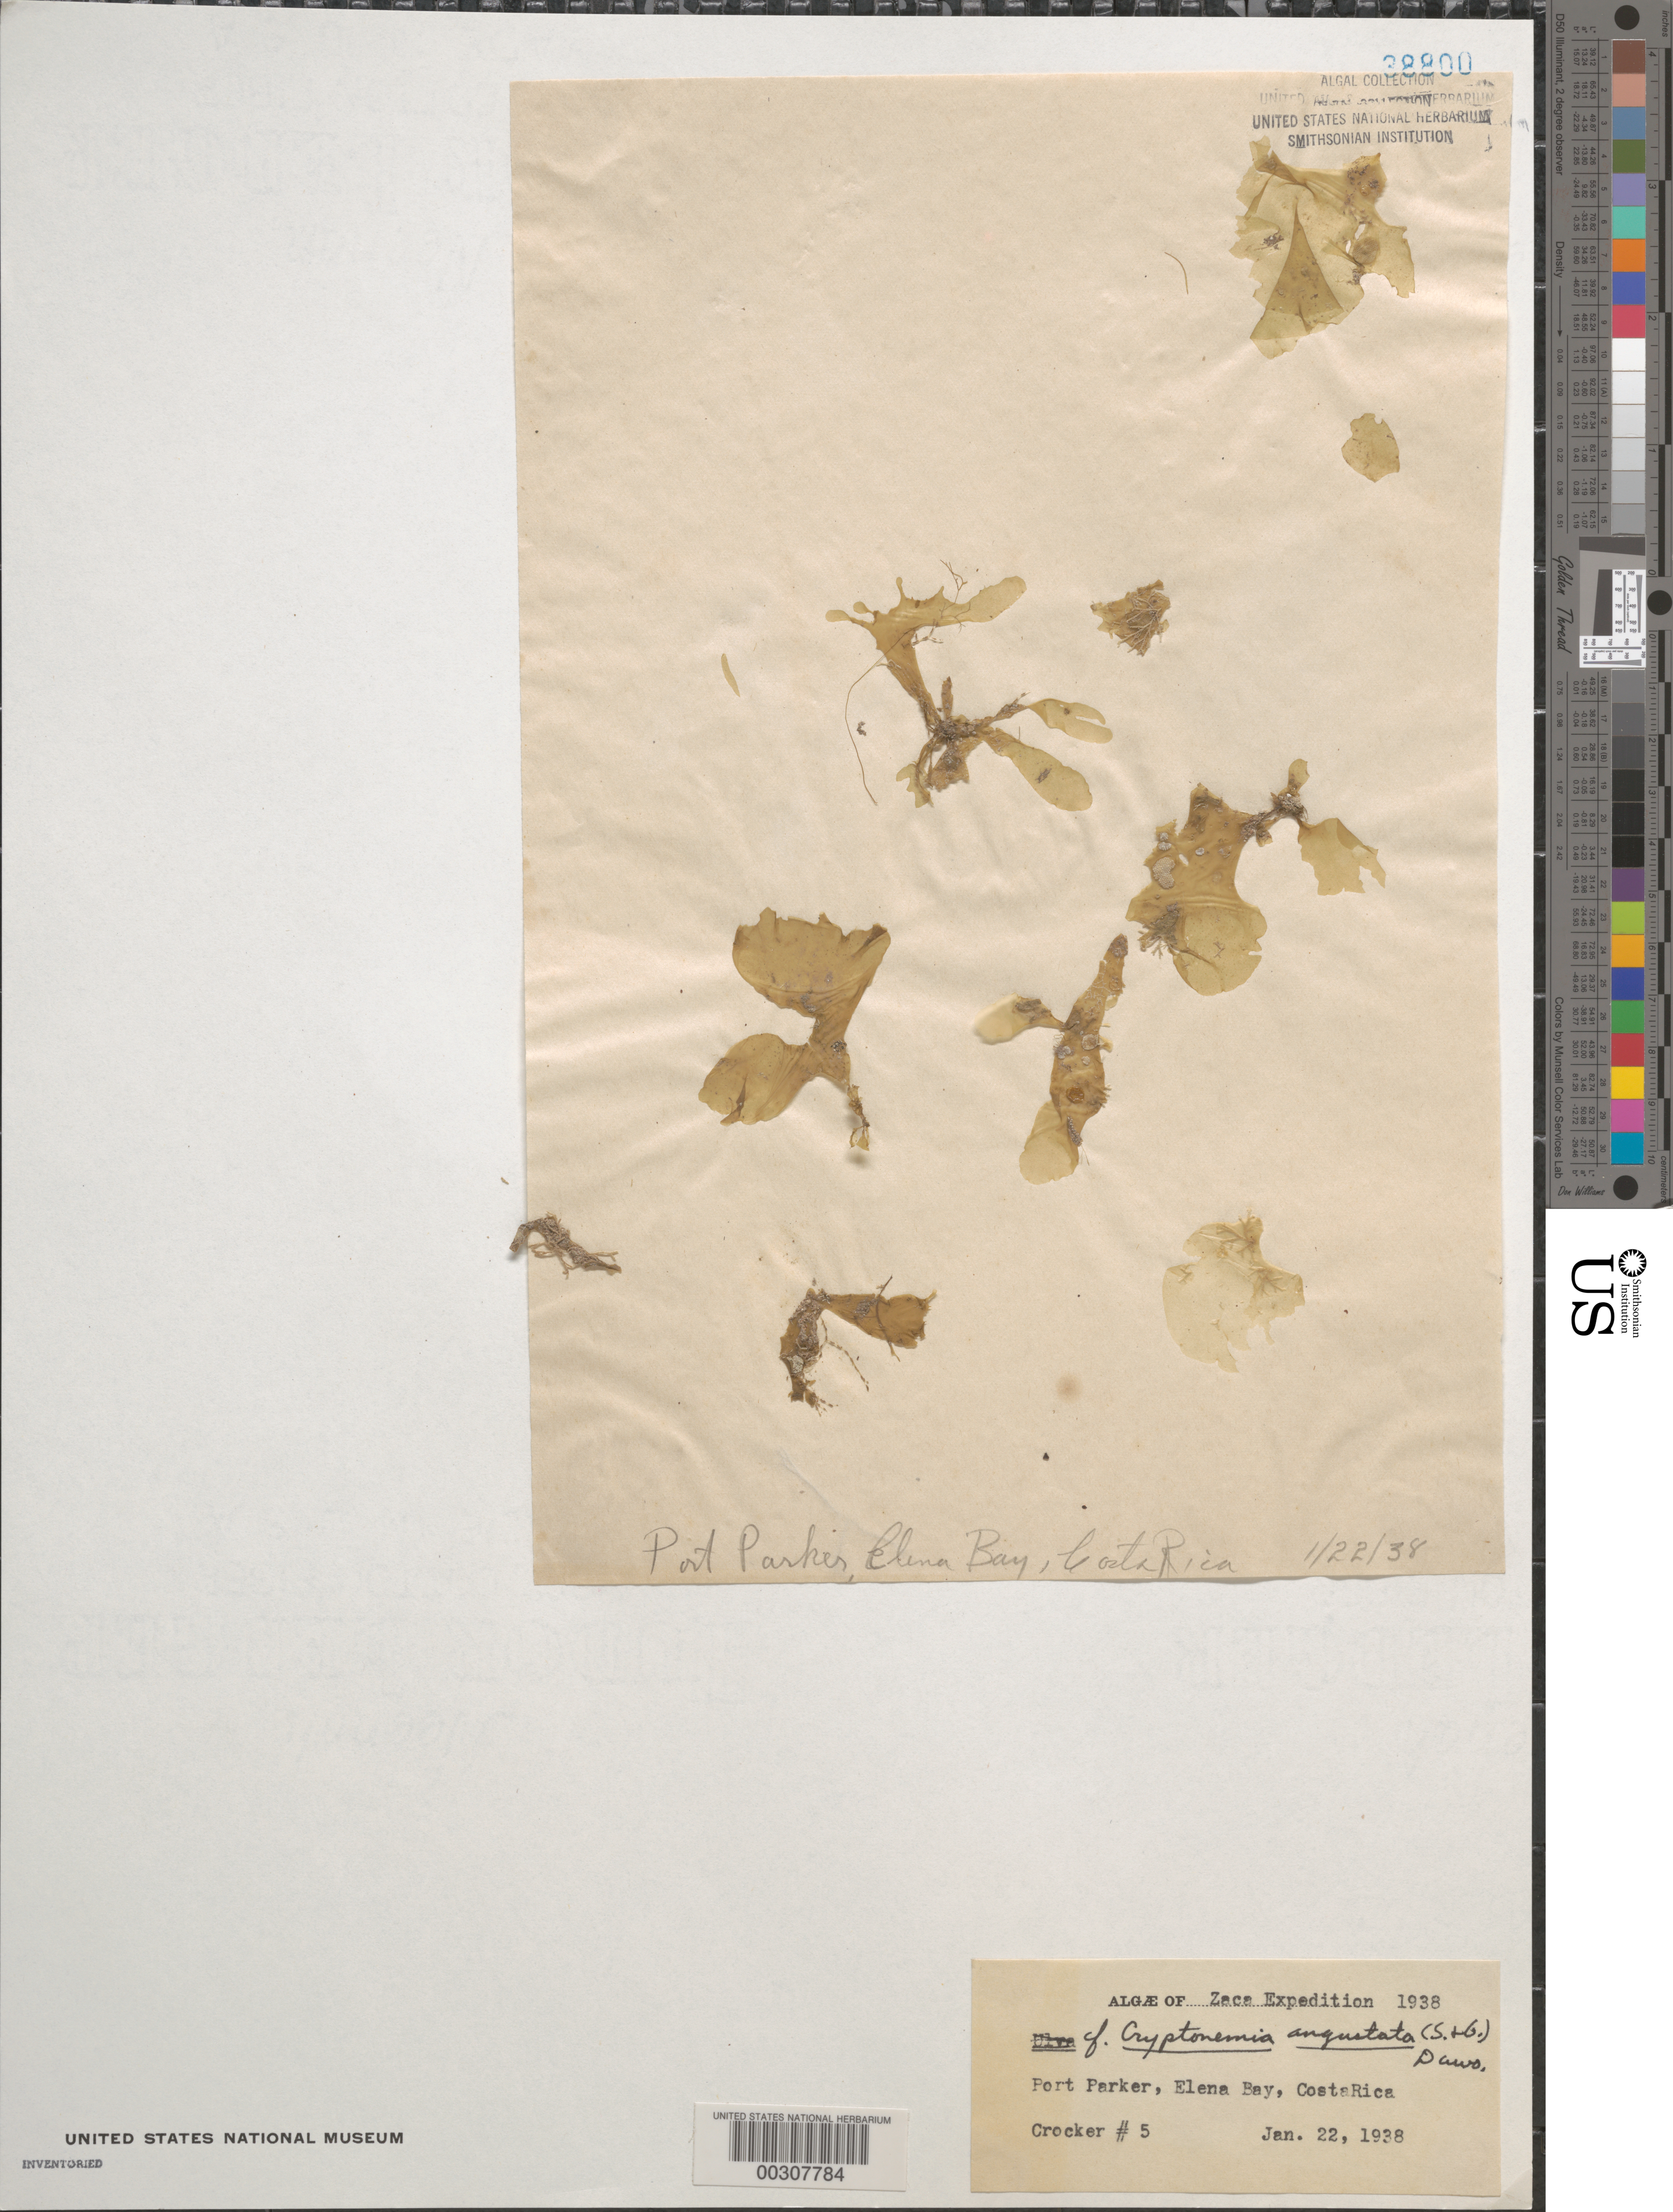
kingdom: Plantae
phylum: Rhodophyta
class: Florideophyceae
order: Halymeniales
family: Halymeniaceae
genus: Cryptonemia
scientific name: Cryptonemia angustata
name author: Okamura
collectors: T. Crocker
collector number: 5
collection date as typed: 22 Jan 1938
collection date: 1938-01-22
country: Costa Rica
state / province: Guanacaste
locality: Port Parker, Elena Bay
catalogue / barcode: US 38800